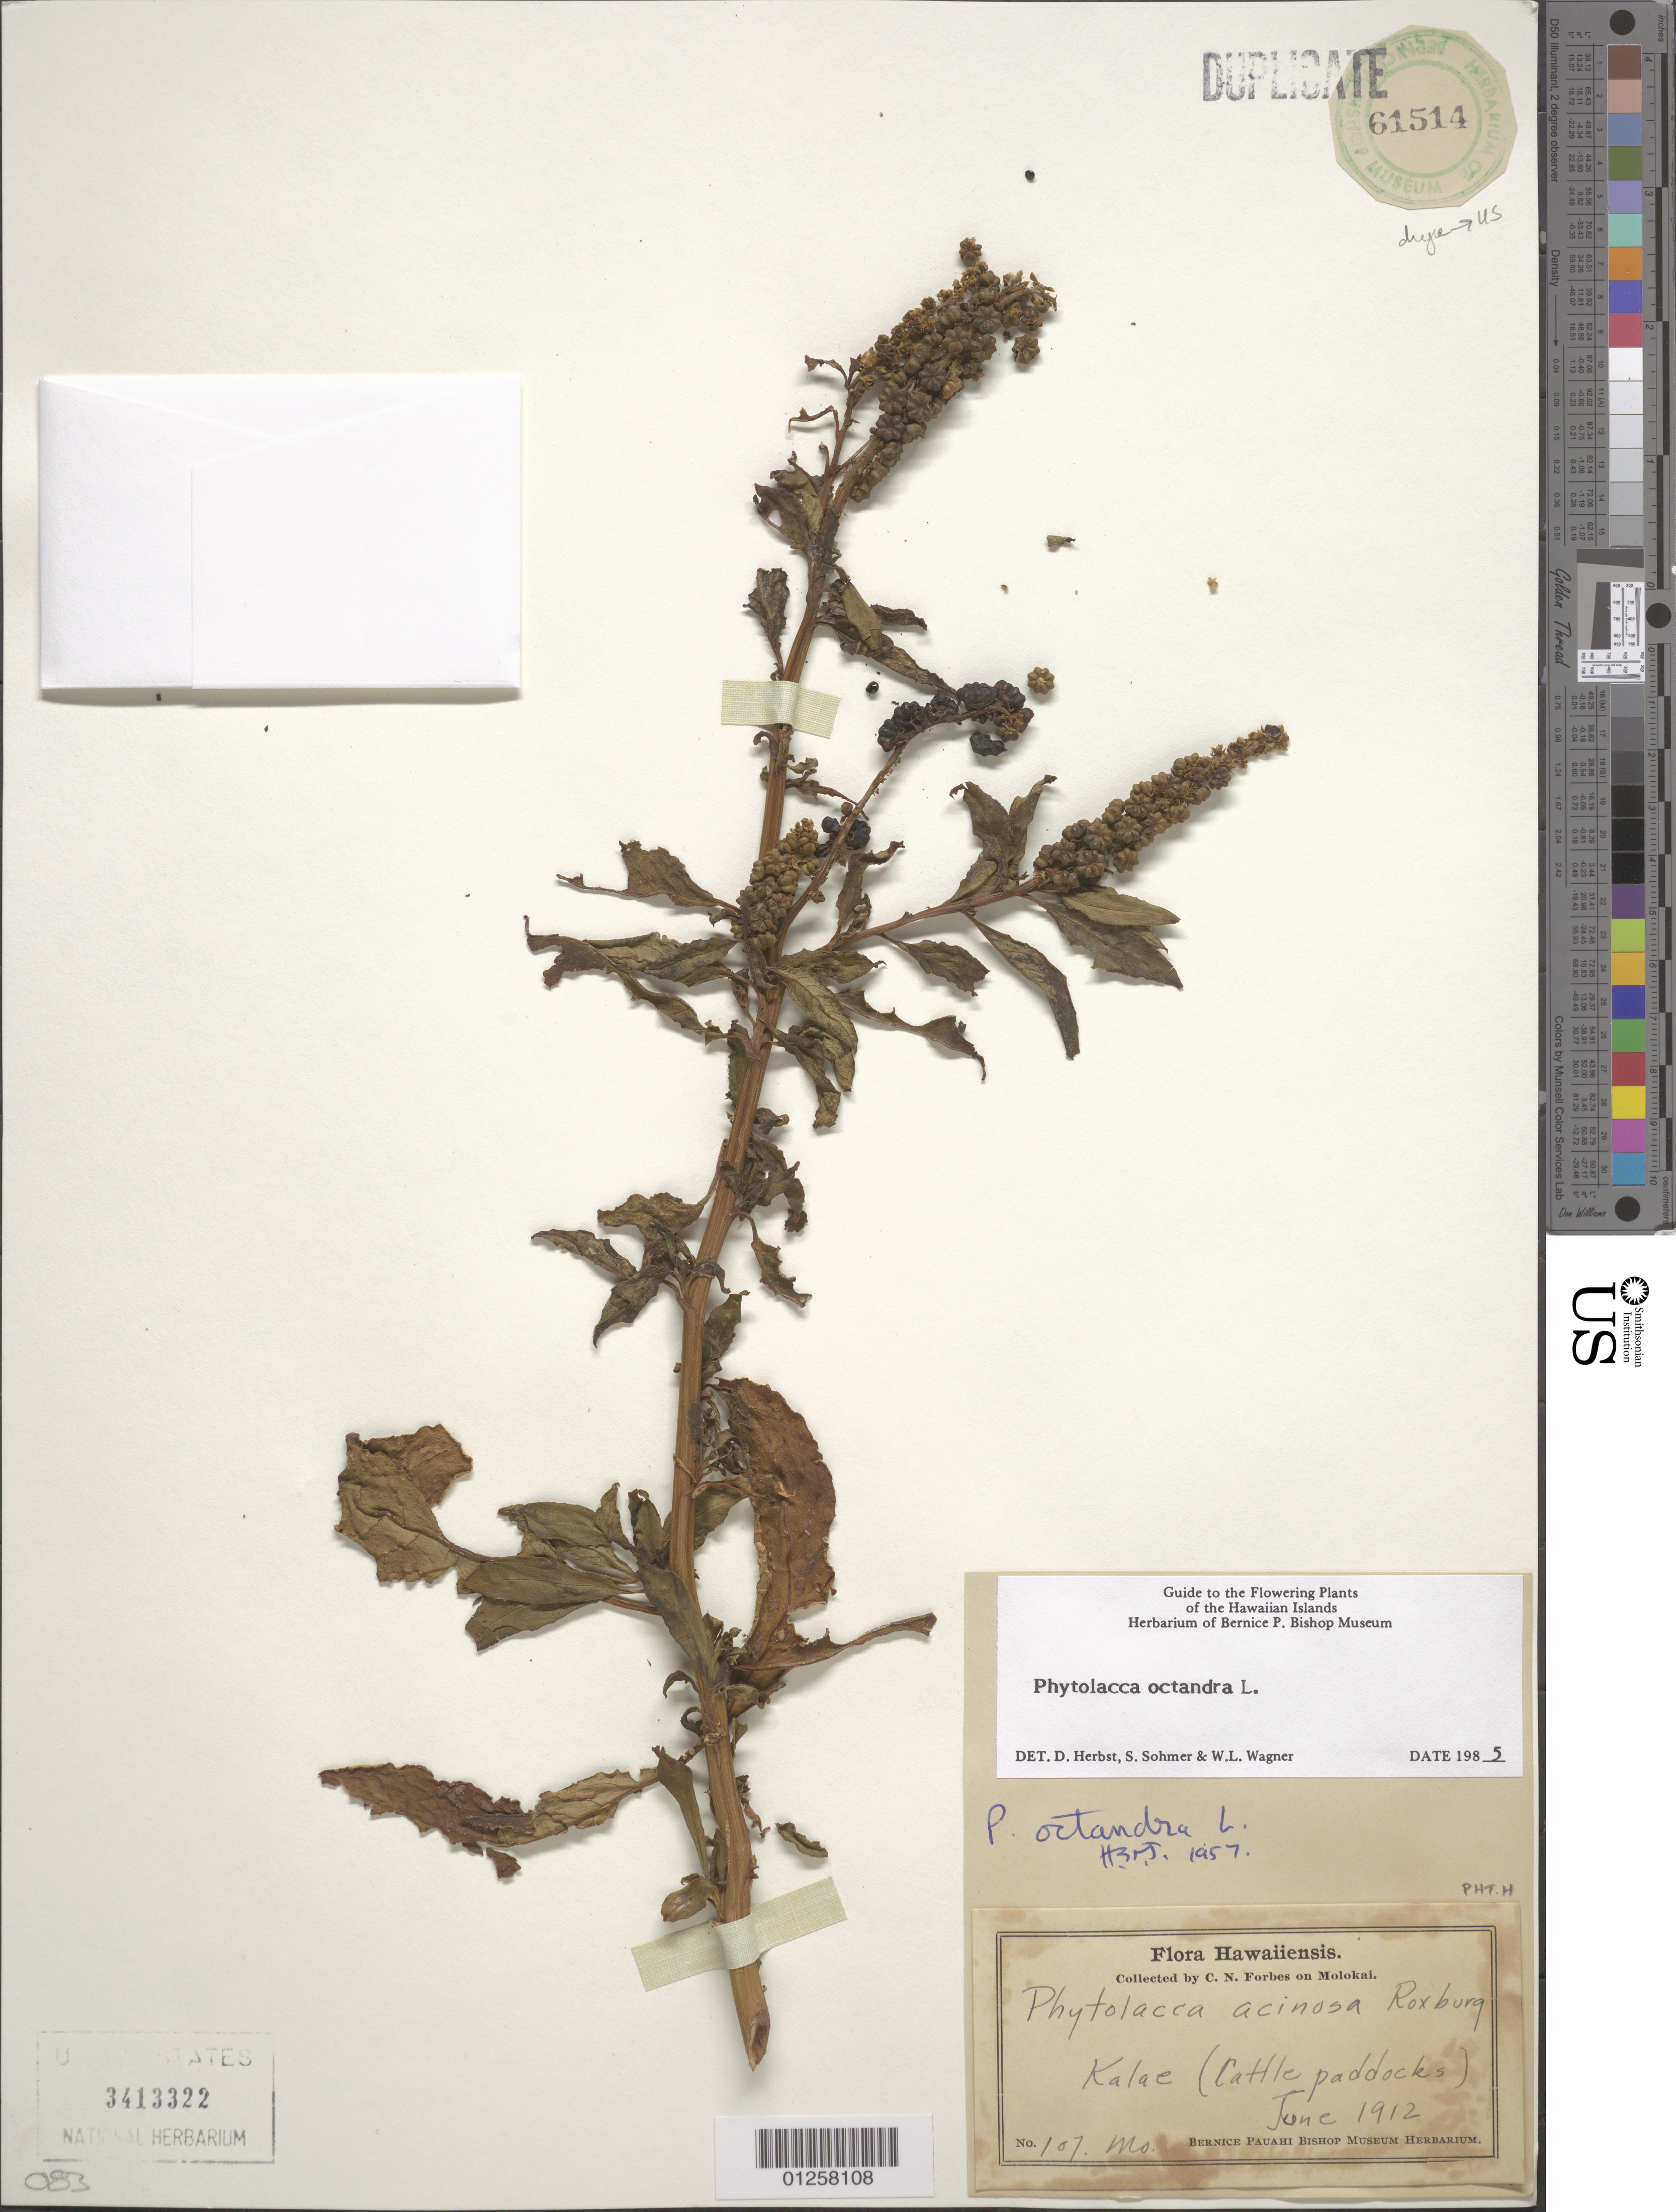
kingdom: Plantae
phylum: Tracheophyta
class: Magnoliopsida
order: Caryophyllales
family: Phytolaccaceae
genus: Phytolacca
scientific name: Phytolacca octandra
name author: L.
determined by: Herbst, D. R.; Sohmer, S. H.; Wagner, W. L.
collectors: C. N. Forbes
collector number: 107.Mo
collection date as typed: Jun 1912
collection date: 1912-06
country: United States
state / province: Hawaii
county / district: Maui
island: Moloka'i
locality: Kala'e.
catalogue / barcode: US 3413322